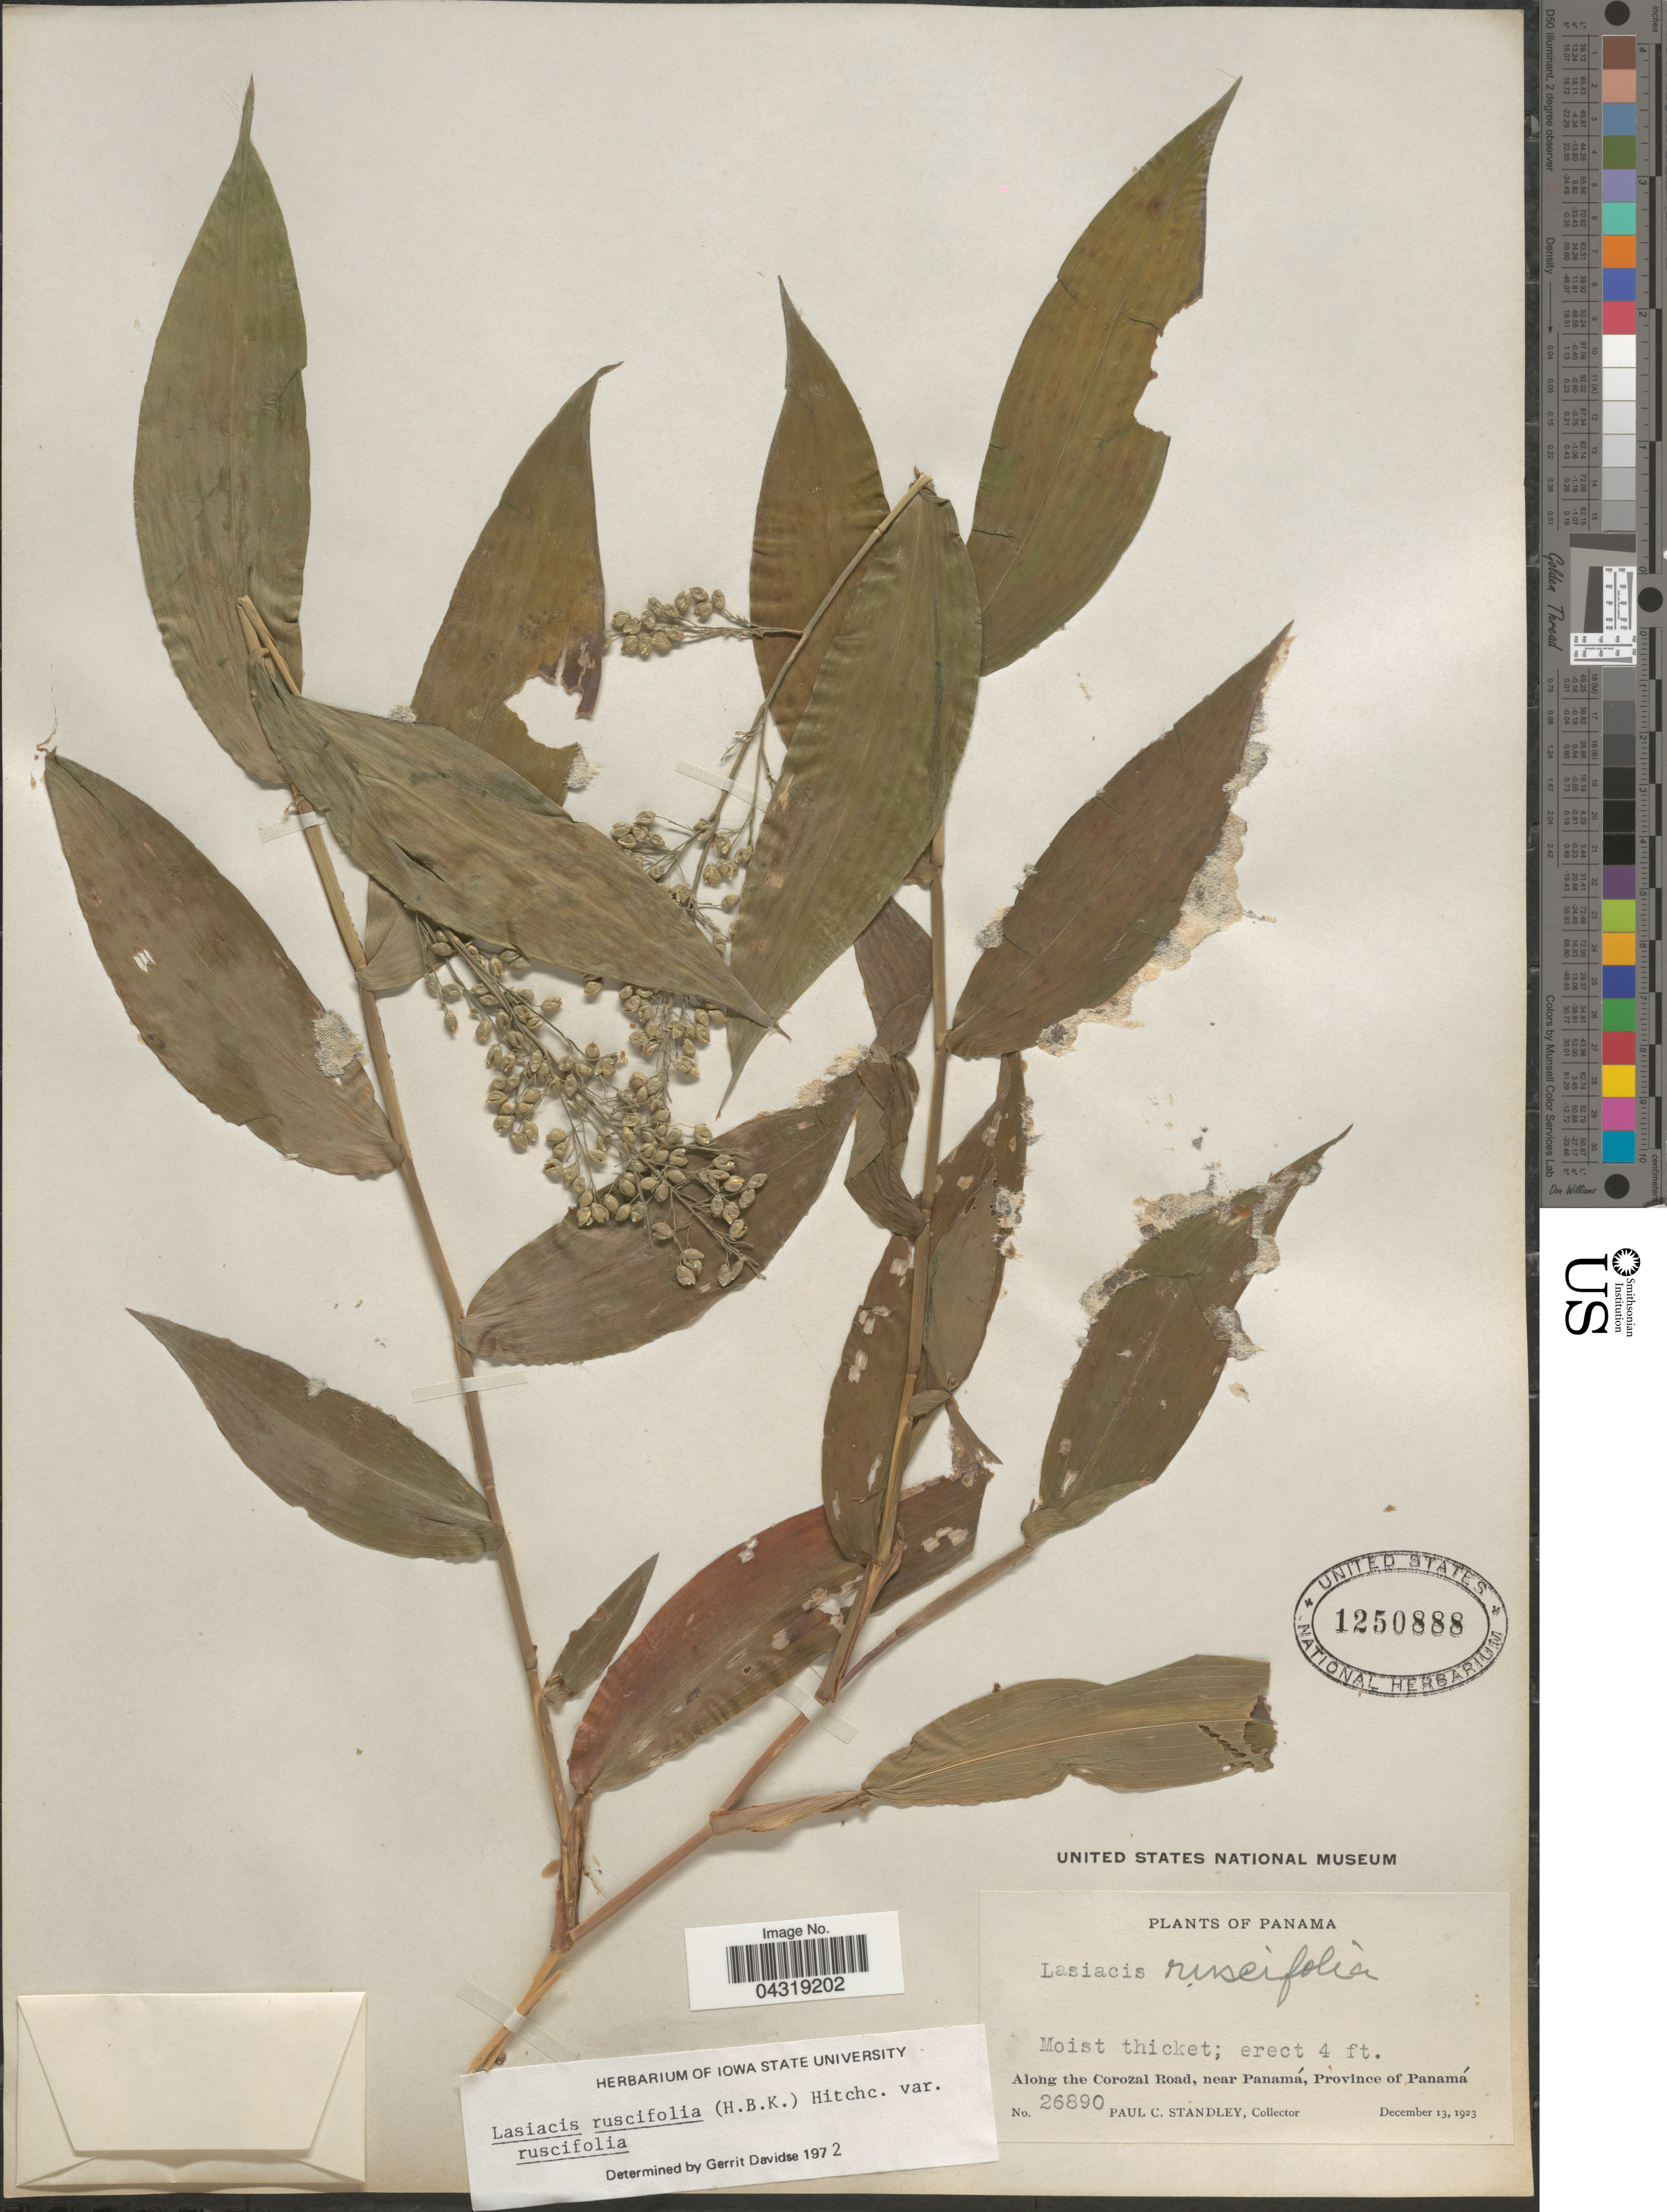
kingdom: Plantae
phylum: Tracheophyta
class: Liliopsida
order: Poales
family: Poaceae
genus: Lasiacis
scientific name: Lasiacis ruscifolia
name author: (Kunth) Hitchc.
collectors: P. C. Standley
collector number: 26890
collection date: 1923-12-13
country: Panama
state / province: Panamá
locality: Along the Corozal Road, near Panamá.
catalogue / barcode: US 1250888